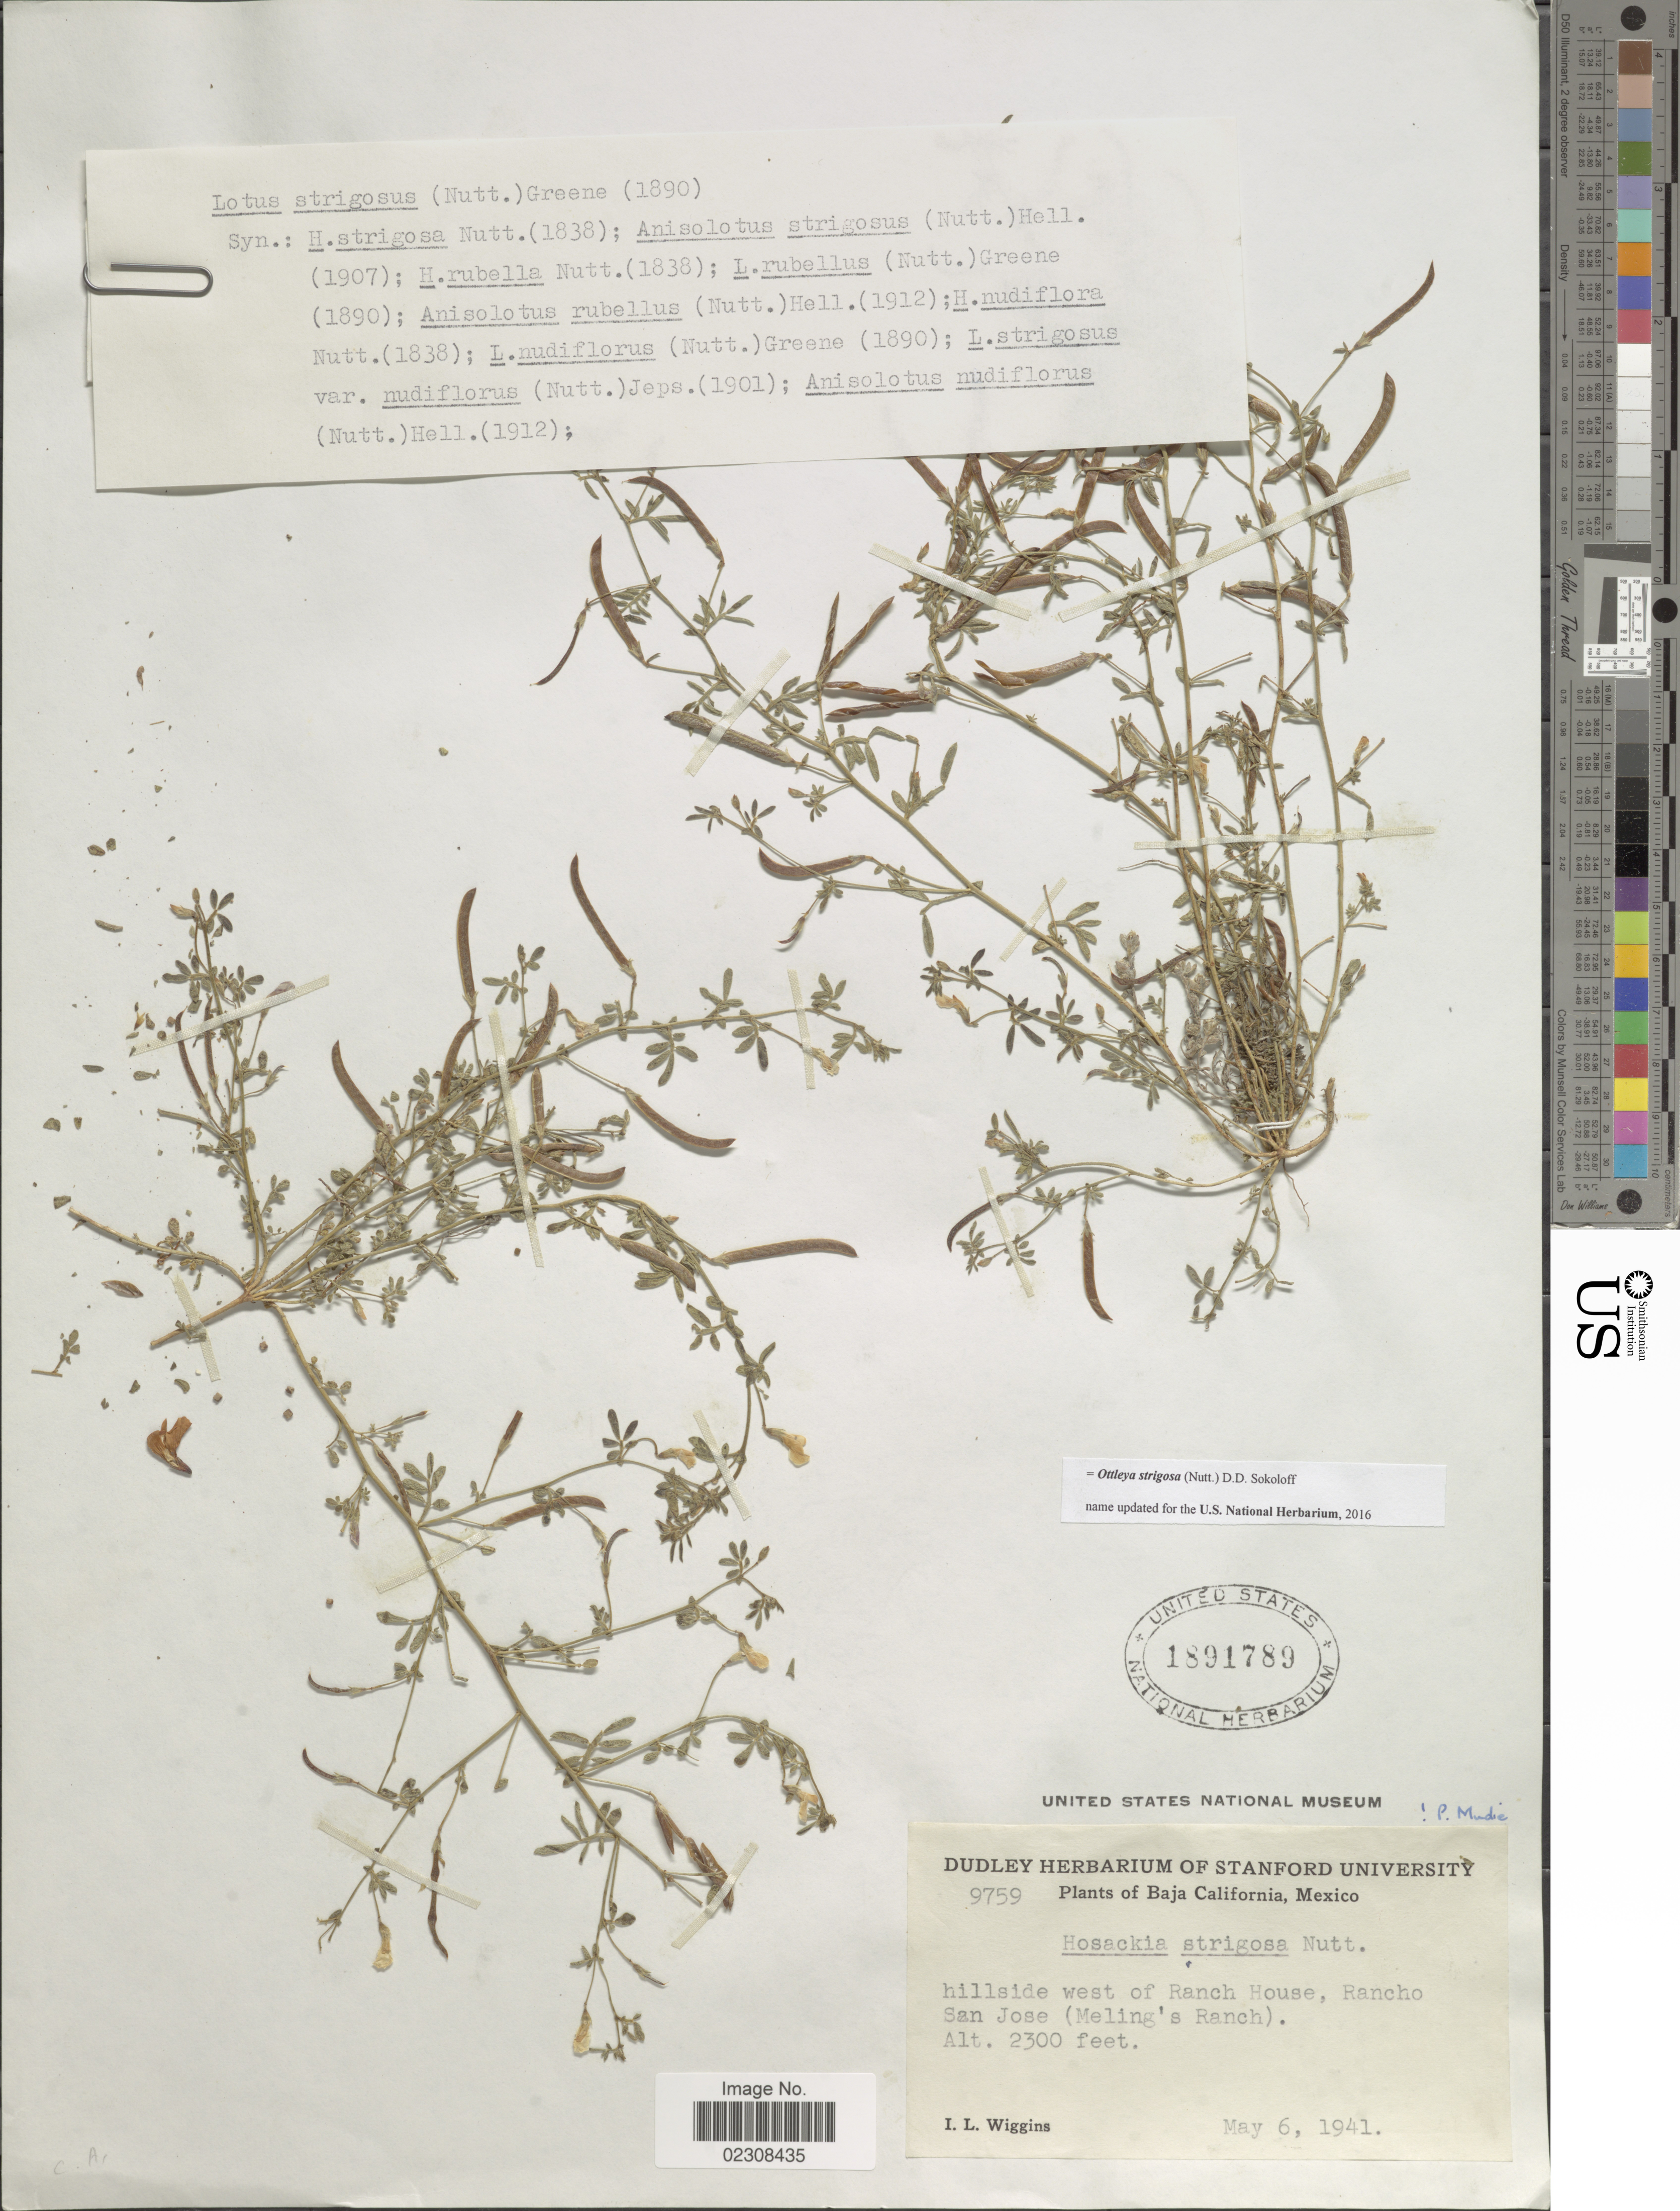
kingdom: Plantae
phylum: Tracheophyta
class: Magnoliopsida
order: Fabales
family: Fabaceae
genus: Ottleya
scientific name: Ottleya strigosa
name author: (Nutt.) D.D. Sokoloff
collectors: I. L. Wiggins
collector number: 9759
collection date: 1941-05-06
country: Mexico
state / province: Baja California Norte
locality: Hillside west of Ranch House, Rancho San Jose (Meling's Ranch)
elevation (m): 701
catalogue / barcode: US 1891789